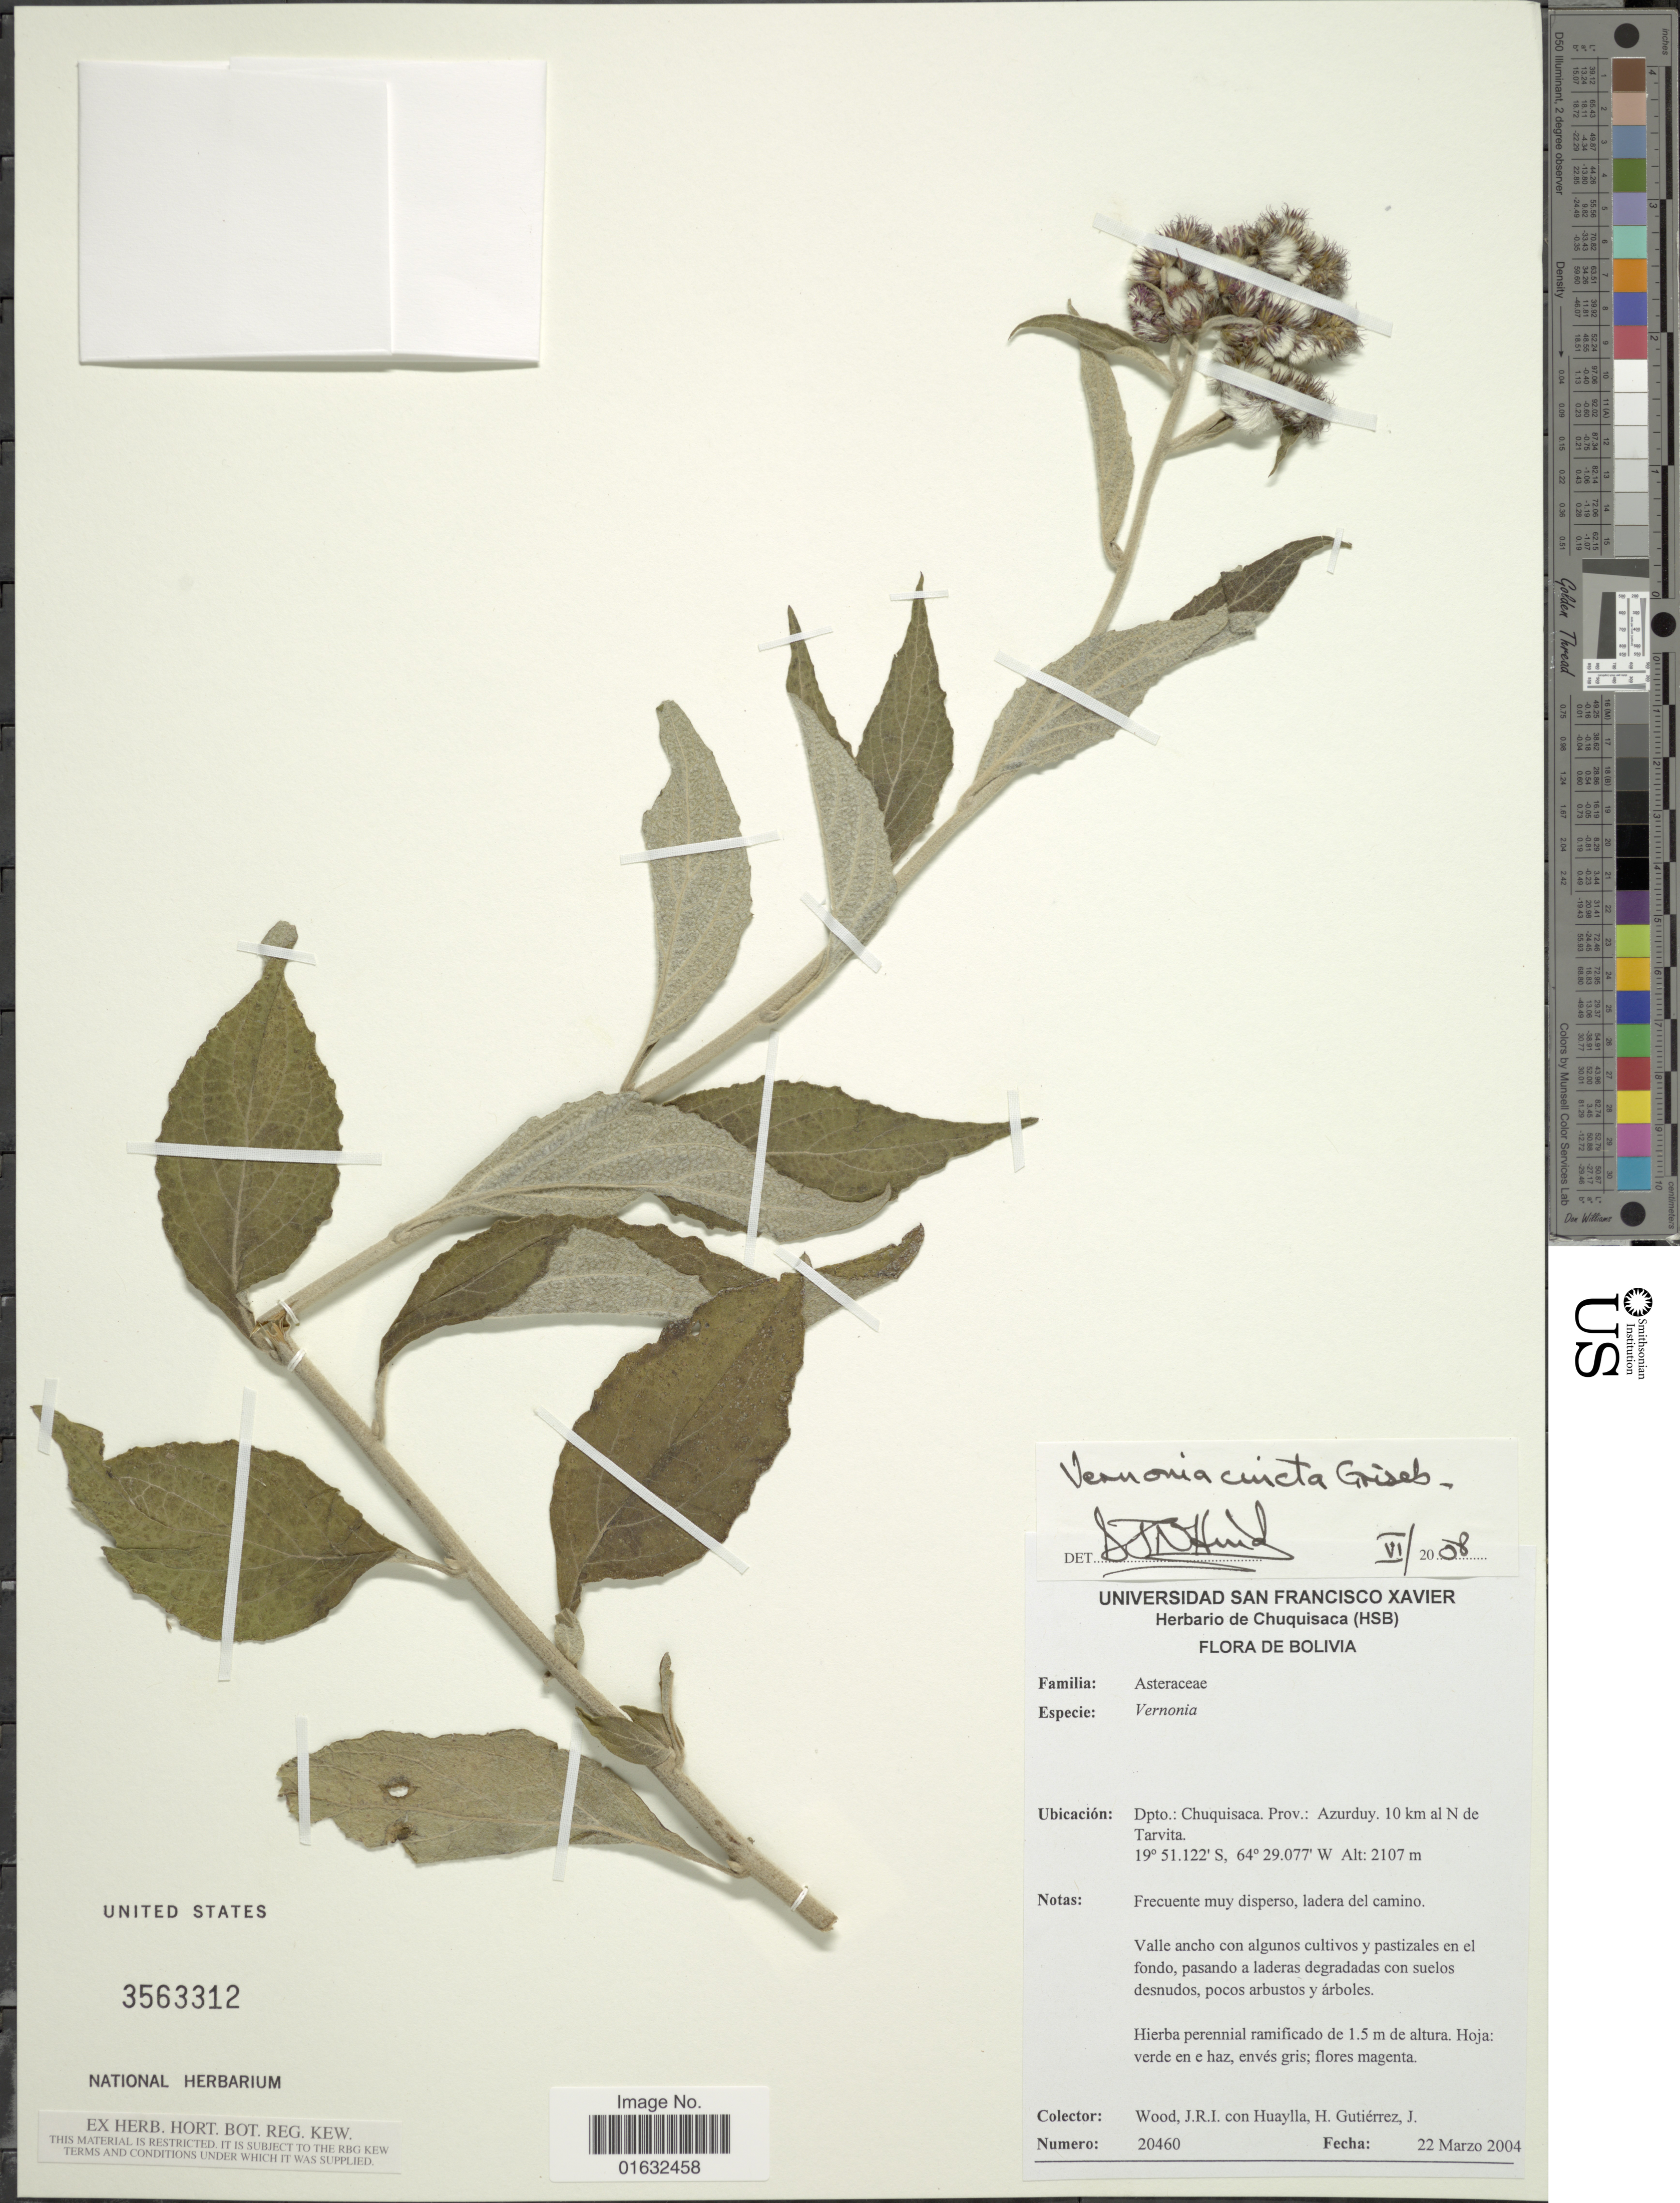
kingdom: Plantae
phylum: Tracheophyta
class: Magnoliopsida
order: Asterales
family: Asteraceae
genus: Cyrtocymura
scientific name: Cyrtocymura cincta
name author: (Griseb.) H. Rob.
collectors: J. R. I. Wood, H. Huaylla & J. Gutiérrez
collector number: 20460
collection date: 2004-03-22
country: Bolivia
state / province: Chuquisaca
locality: Prov.: Azurduy, 10 km al N de Tarvita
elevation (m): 2107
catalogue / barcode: US 3563312